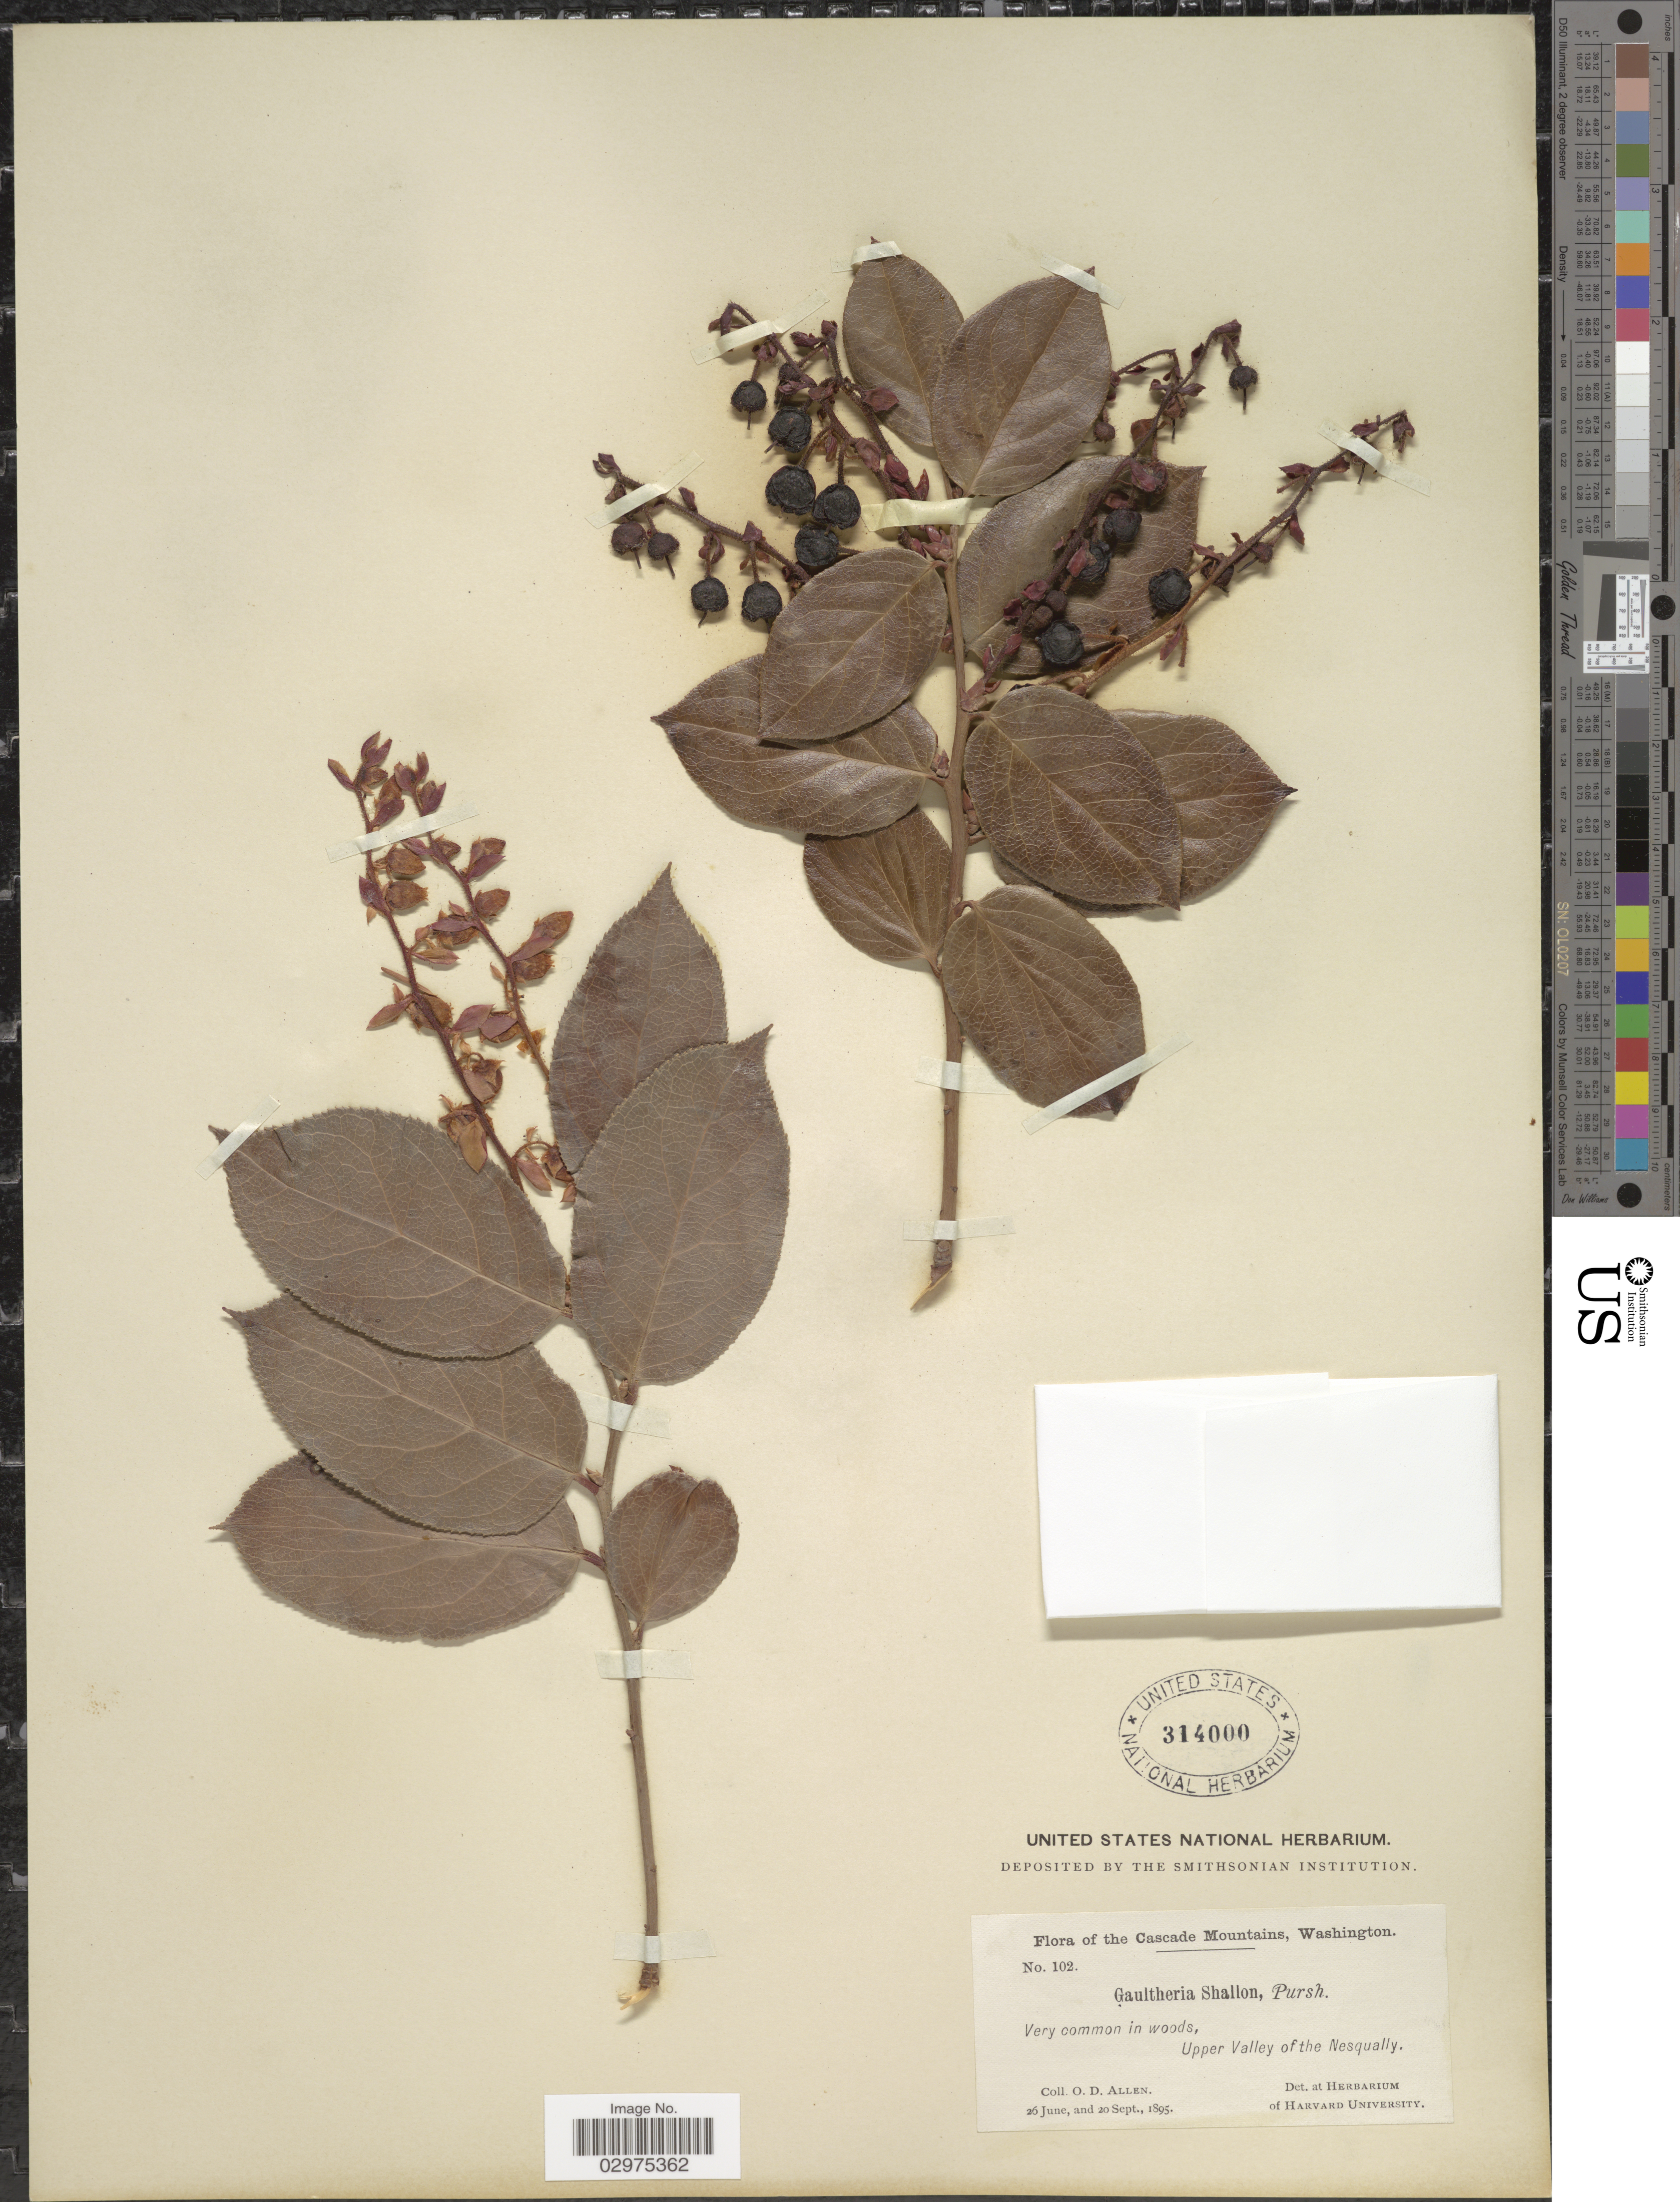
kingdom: Plantae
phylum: Tracheophyta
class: Magnoliopsida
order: Ericales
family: Ericaceae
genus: Gaultheria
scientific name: Gaultheria shallon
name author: Pursh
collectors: O. D. Allen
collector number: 102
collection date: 1895-06-26/1895-09-20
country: United States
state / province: Washington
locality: Cascade Mountains, Upper Valley of the Nesqually.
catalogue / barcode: US 314000